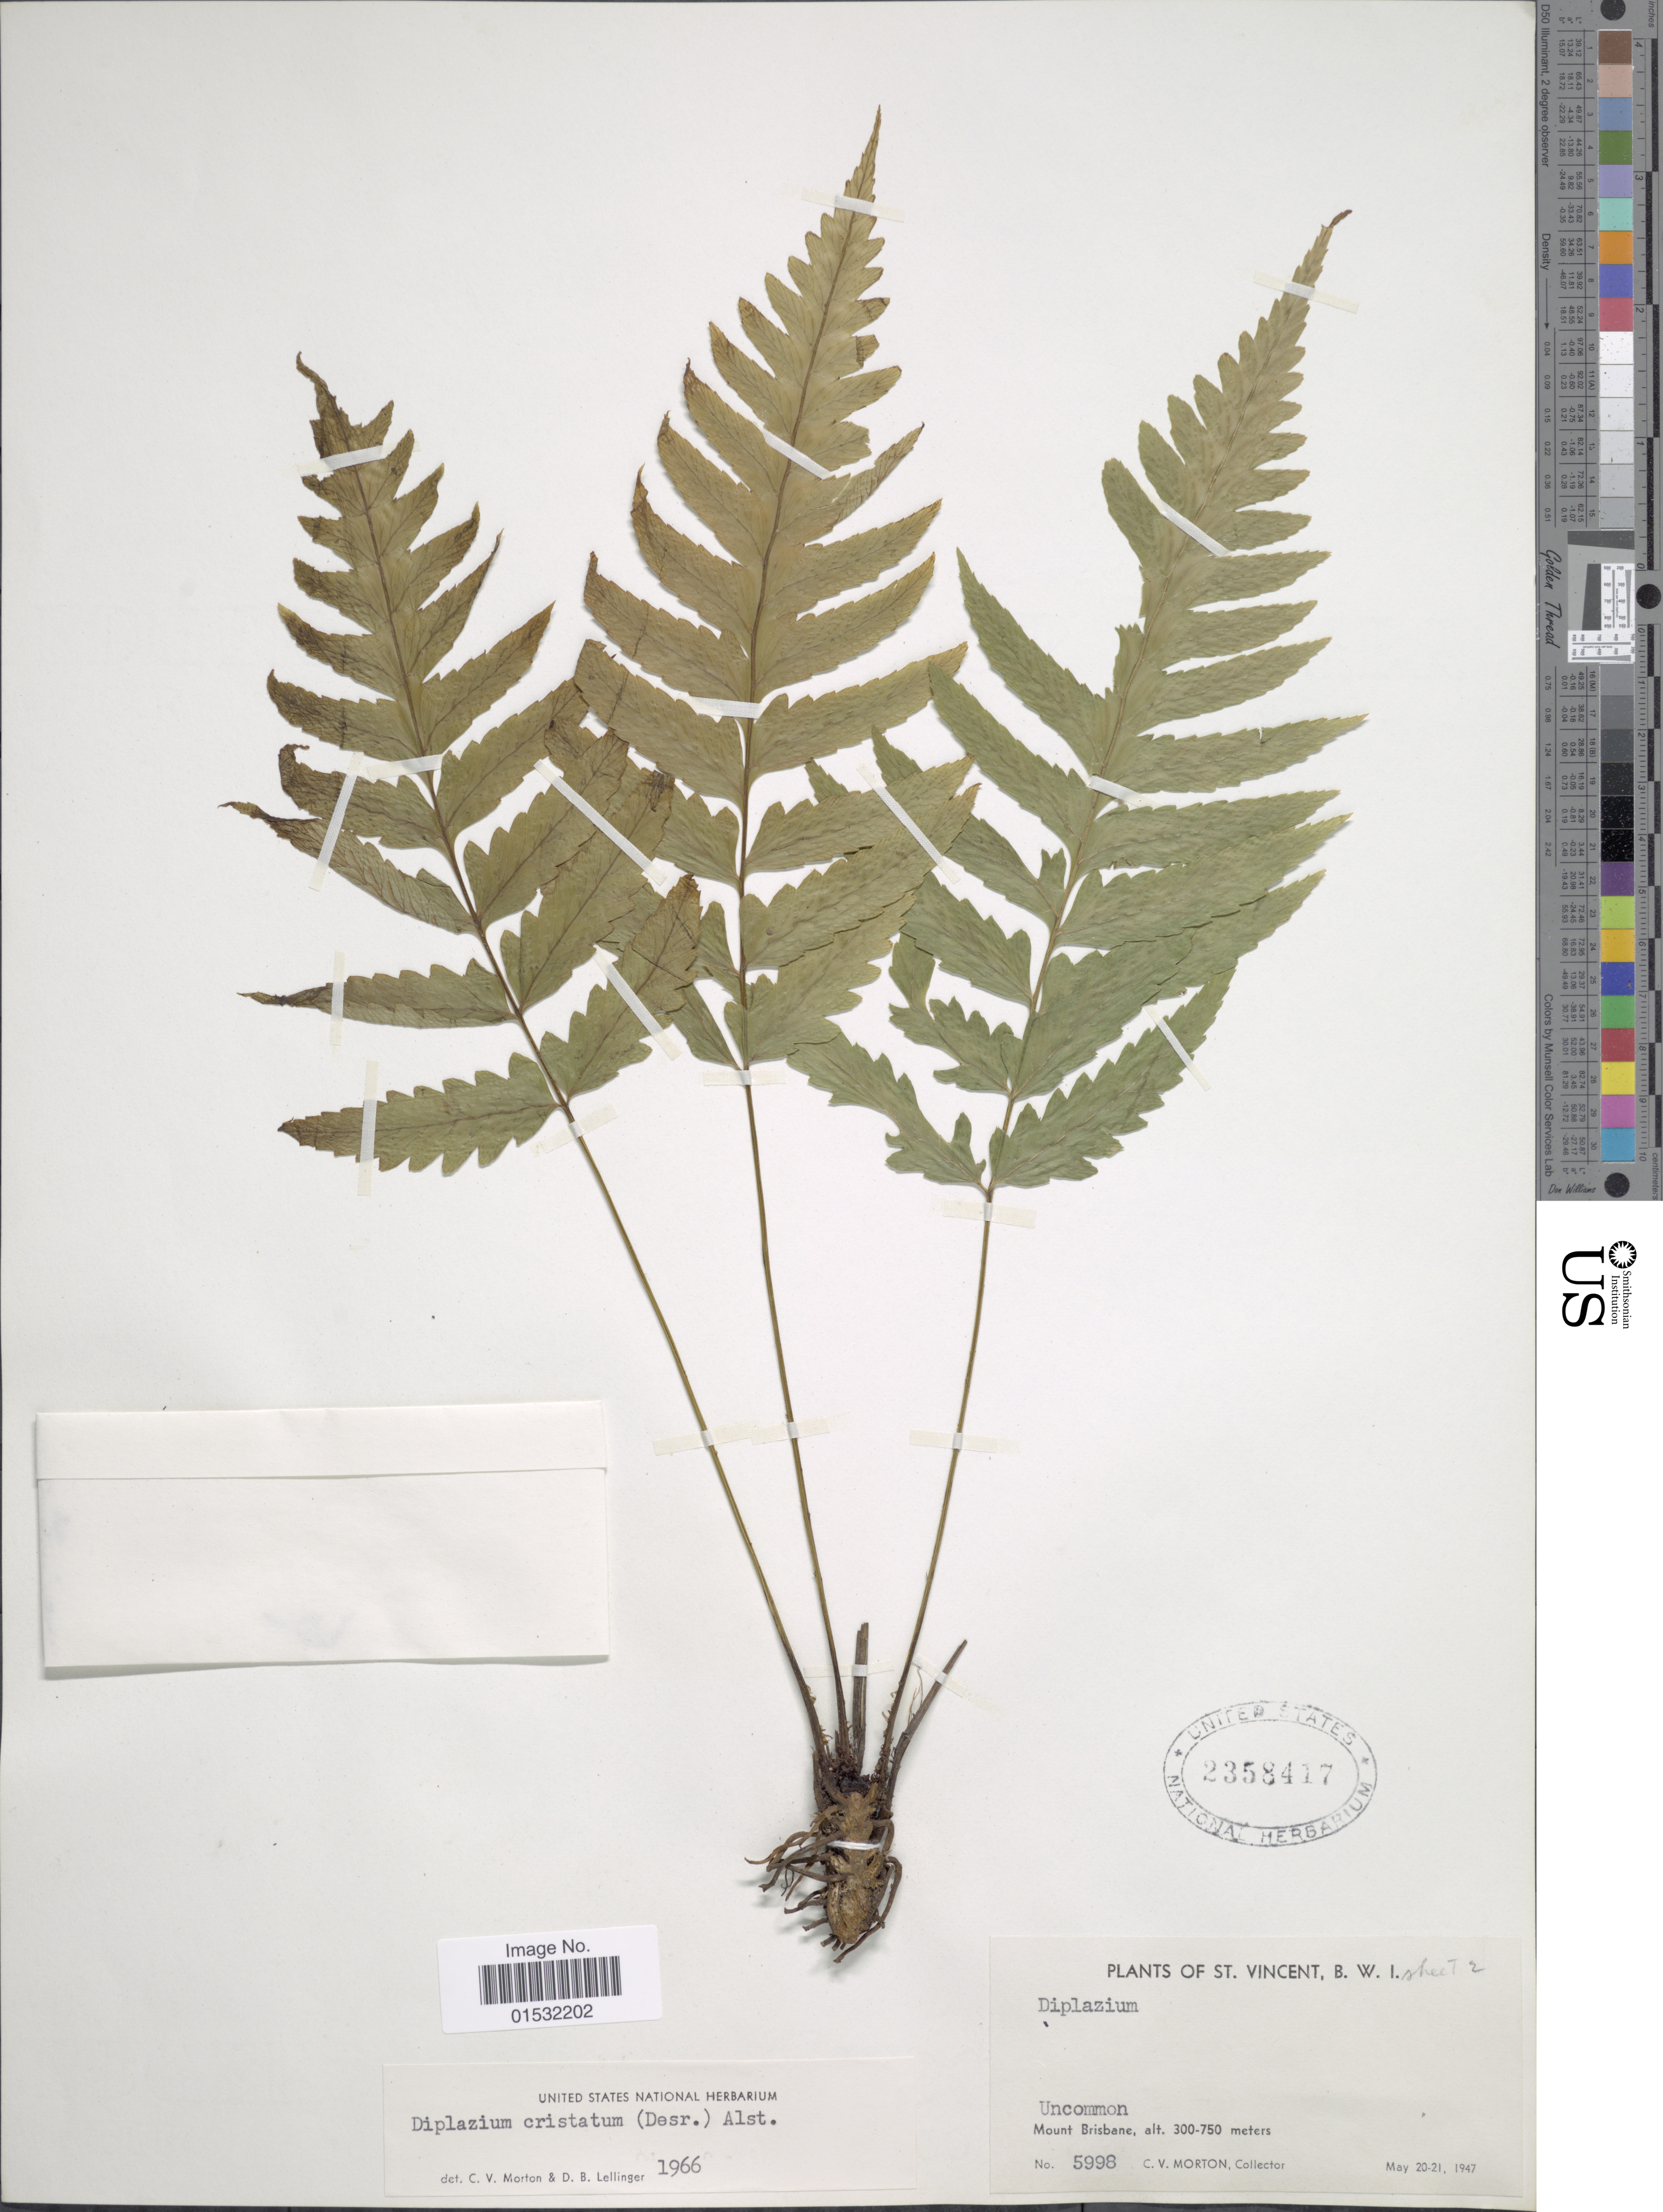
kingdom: Plantae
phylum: Tracheophyta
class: Polypodiopsida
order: Polypodiales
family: Athyriaceae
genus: Diplazium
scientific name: Diplazium cristatum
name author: (Desr.) Alston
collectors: C. V. Morton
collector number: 5998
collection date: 1947-05-20/1947-05-21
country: St. Vincent - Grenadines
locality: St. Vincent, B. W. I. Mount Brisbane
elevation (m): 300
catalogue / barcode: US 2358417